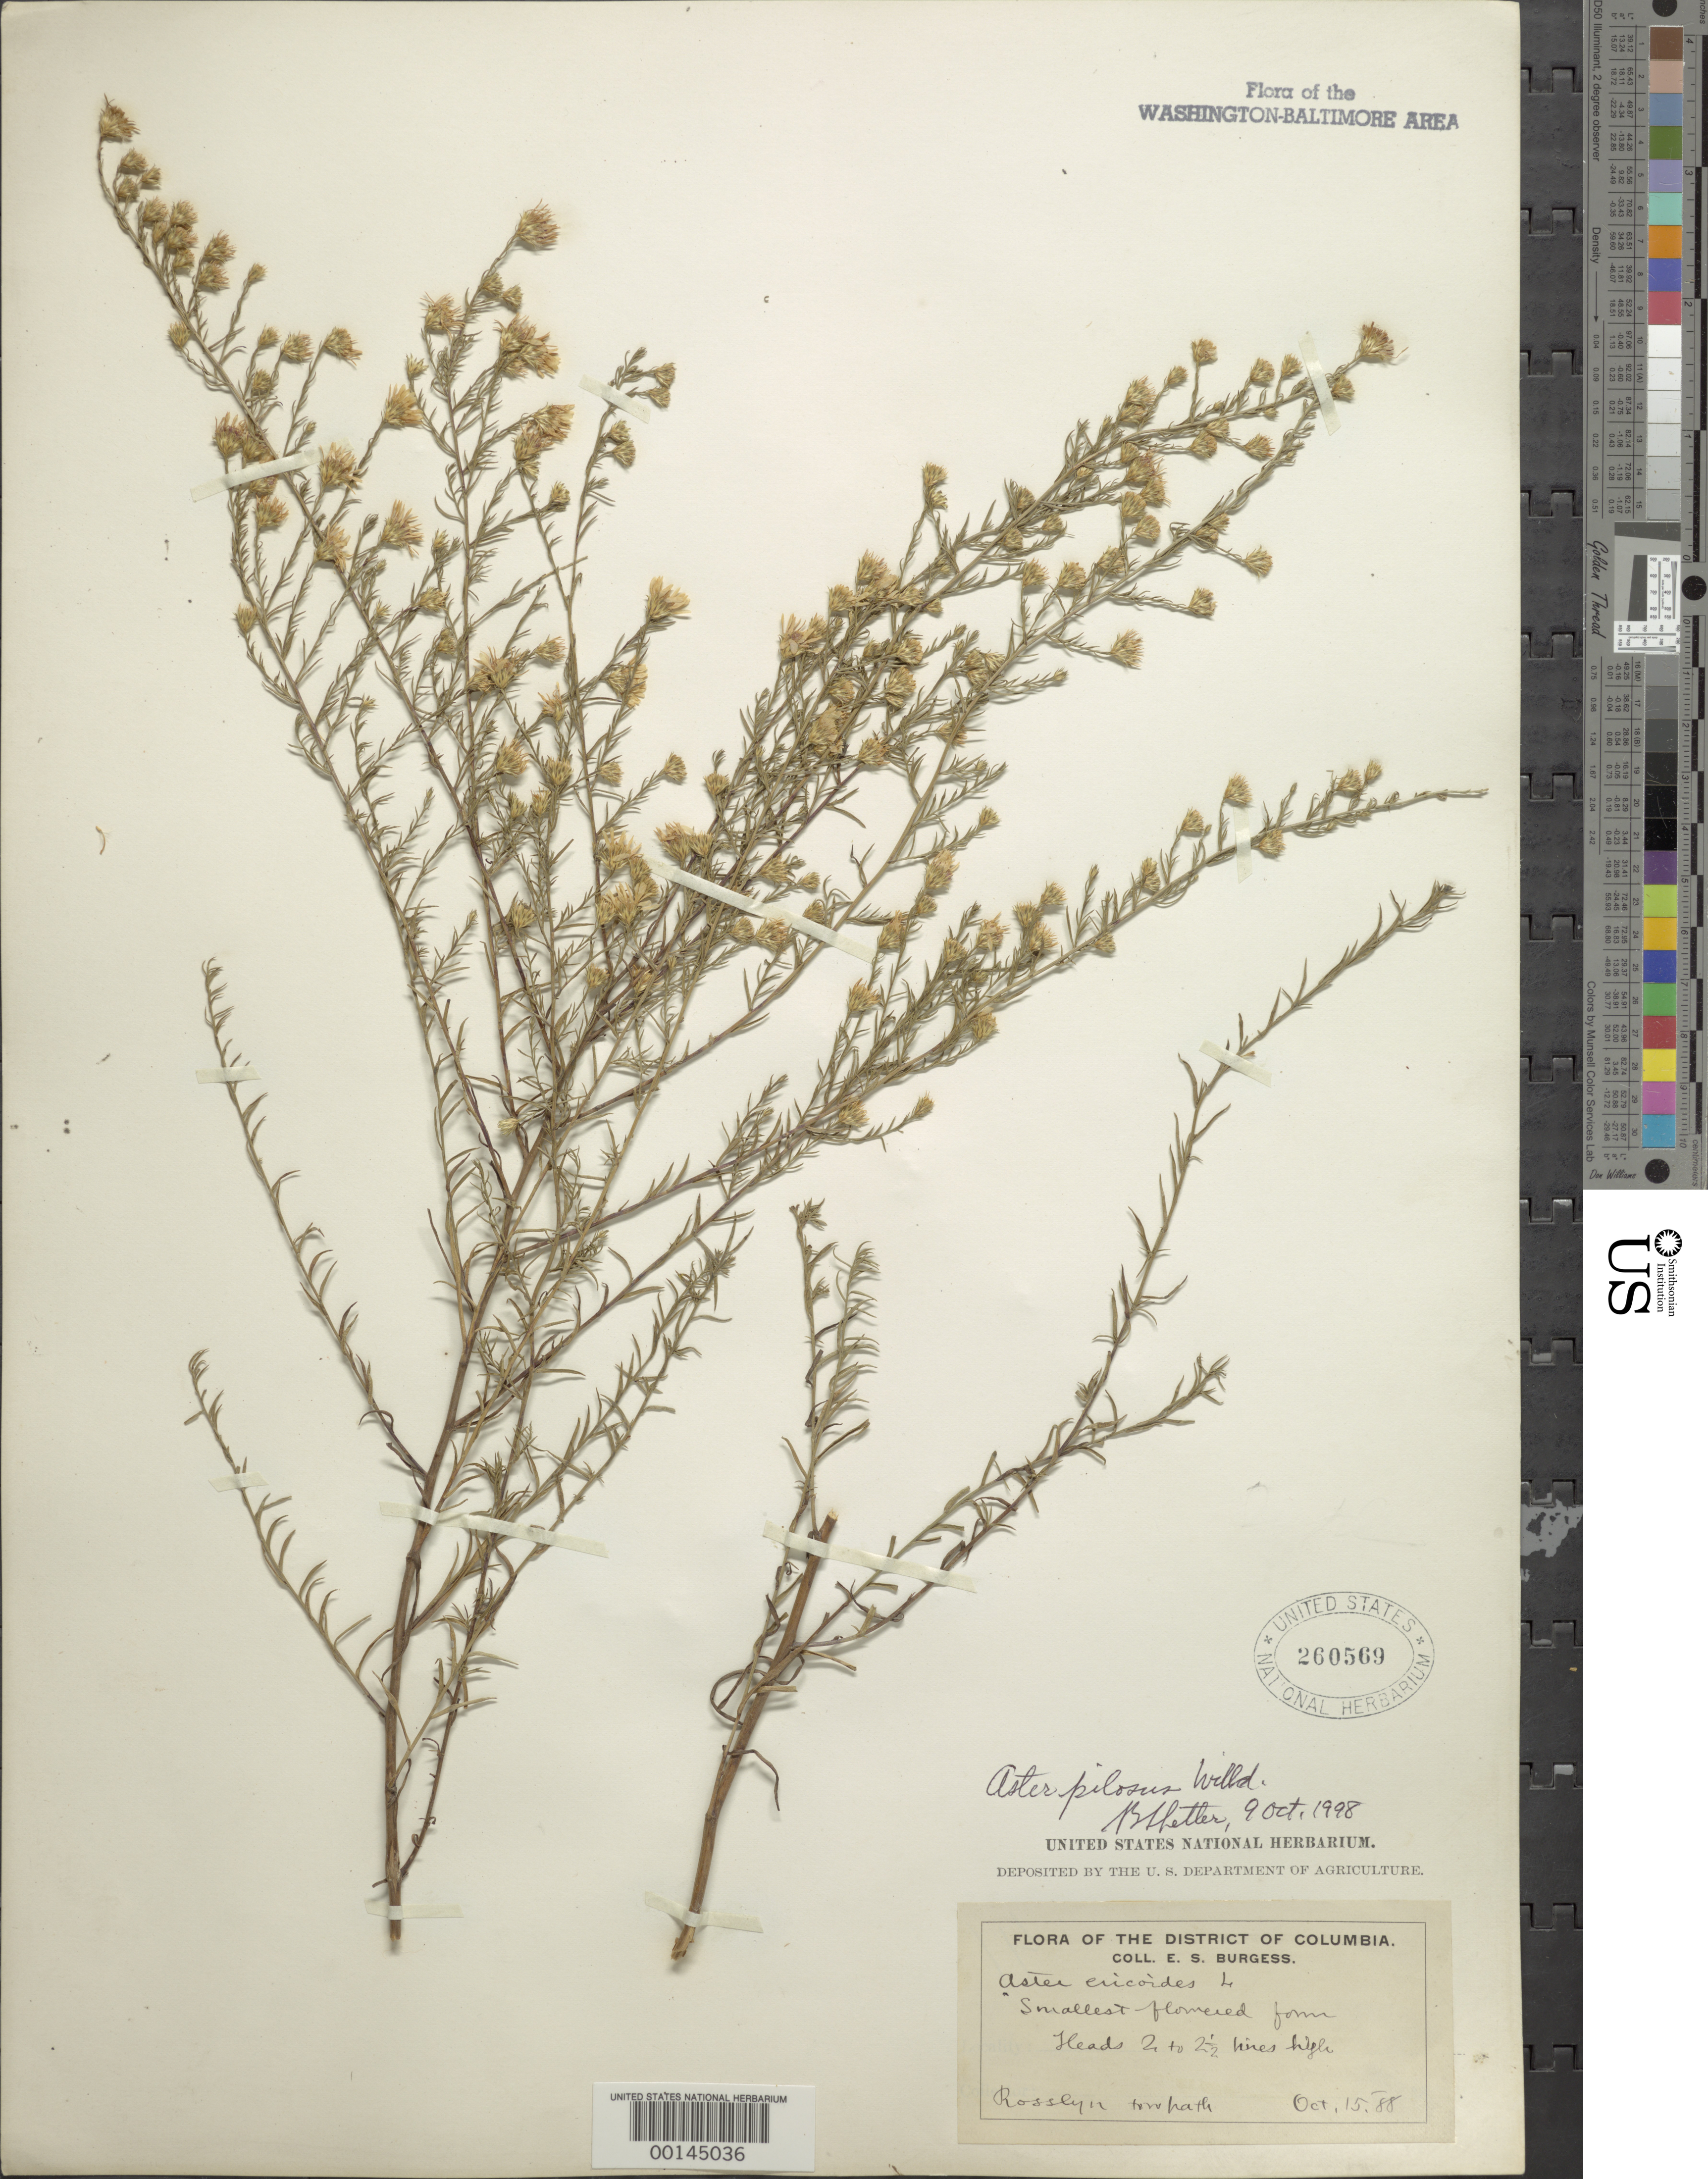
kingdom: Plantae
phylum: Tracheophyta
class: Magnoliopsida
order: Asterales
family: Asteraceae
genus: Symphyotrichum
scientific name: Symphyotrichum pilosum var. pringlei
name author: (A. Gray) G.L. Nesom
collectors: E. Burgess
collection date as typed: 15 Oct 1888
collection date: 1888-10-15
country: United States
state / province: Virginia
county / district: Arlington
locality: Rosslyn Towpath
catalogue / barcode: US 260569